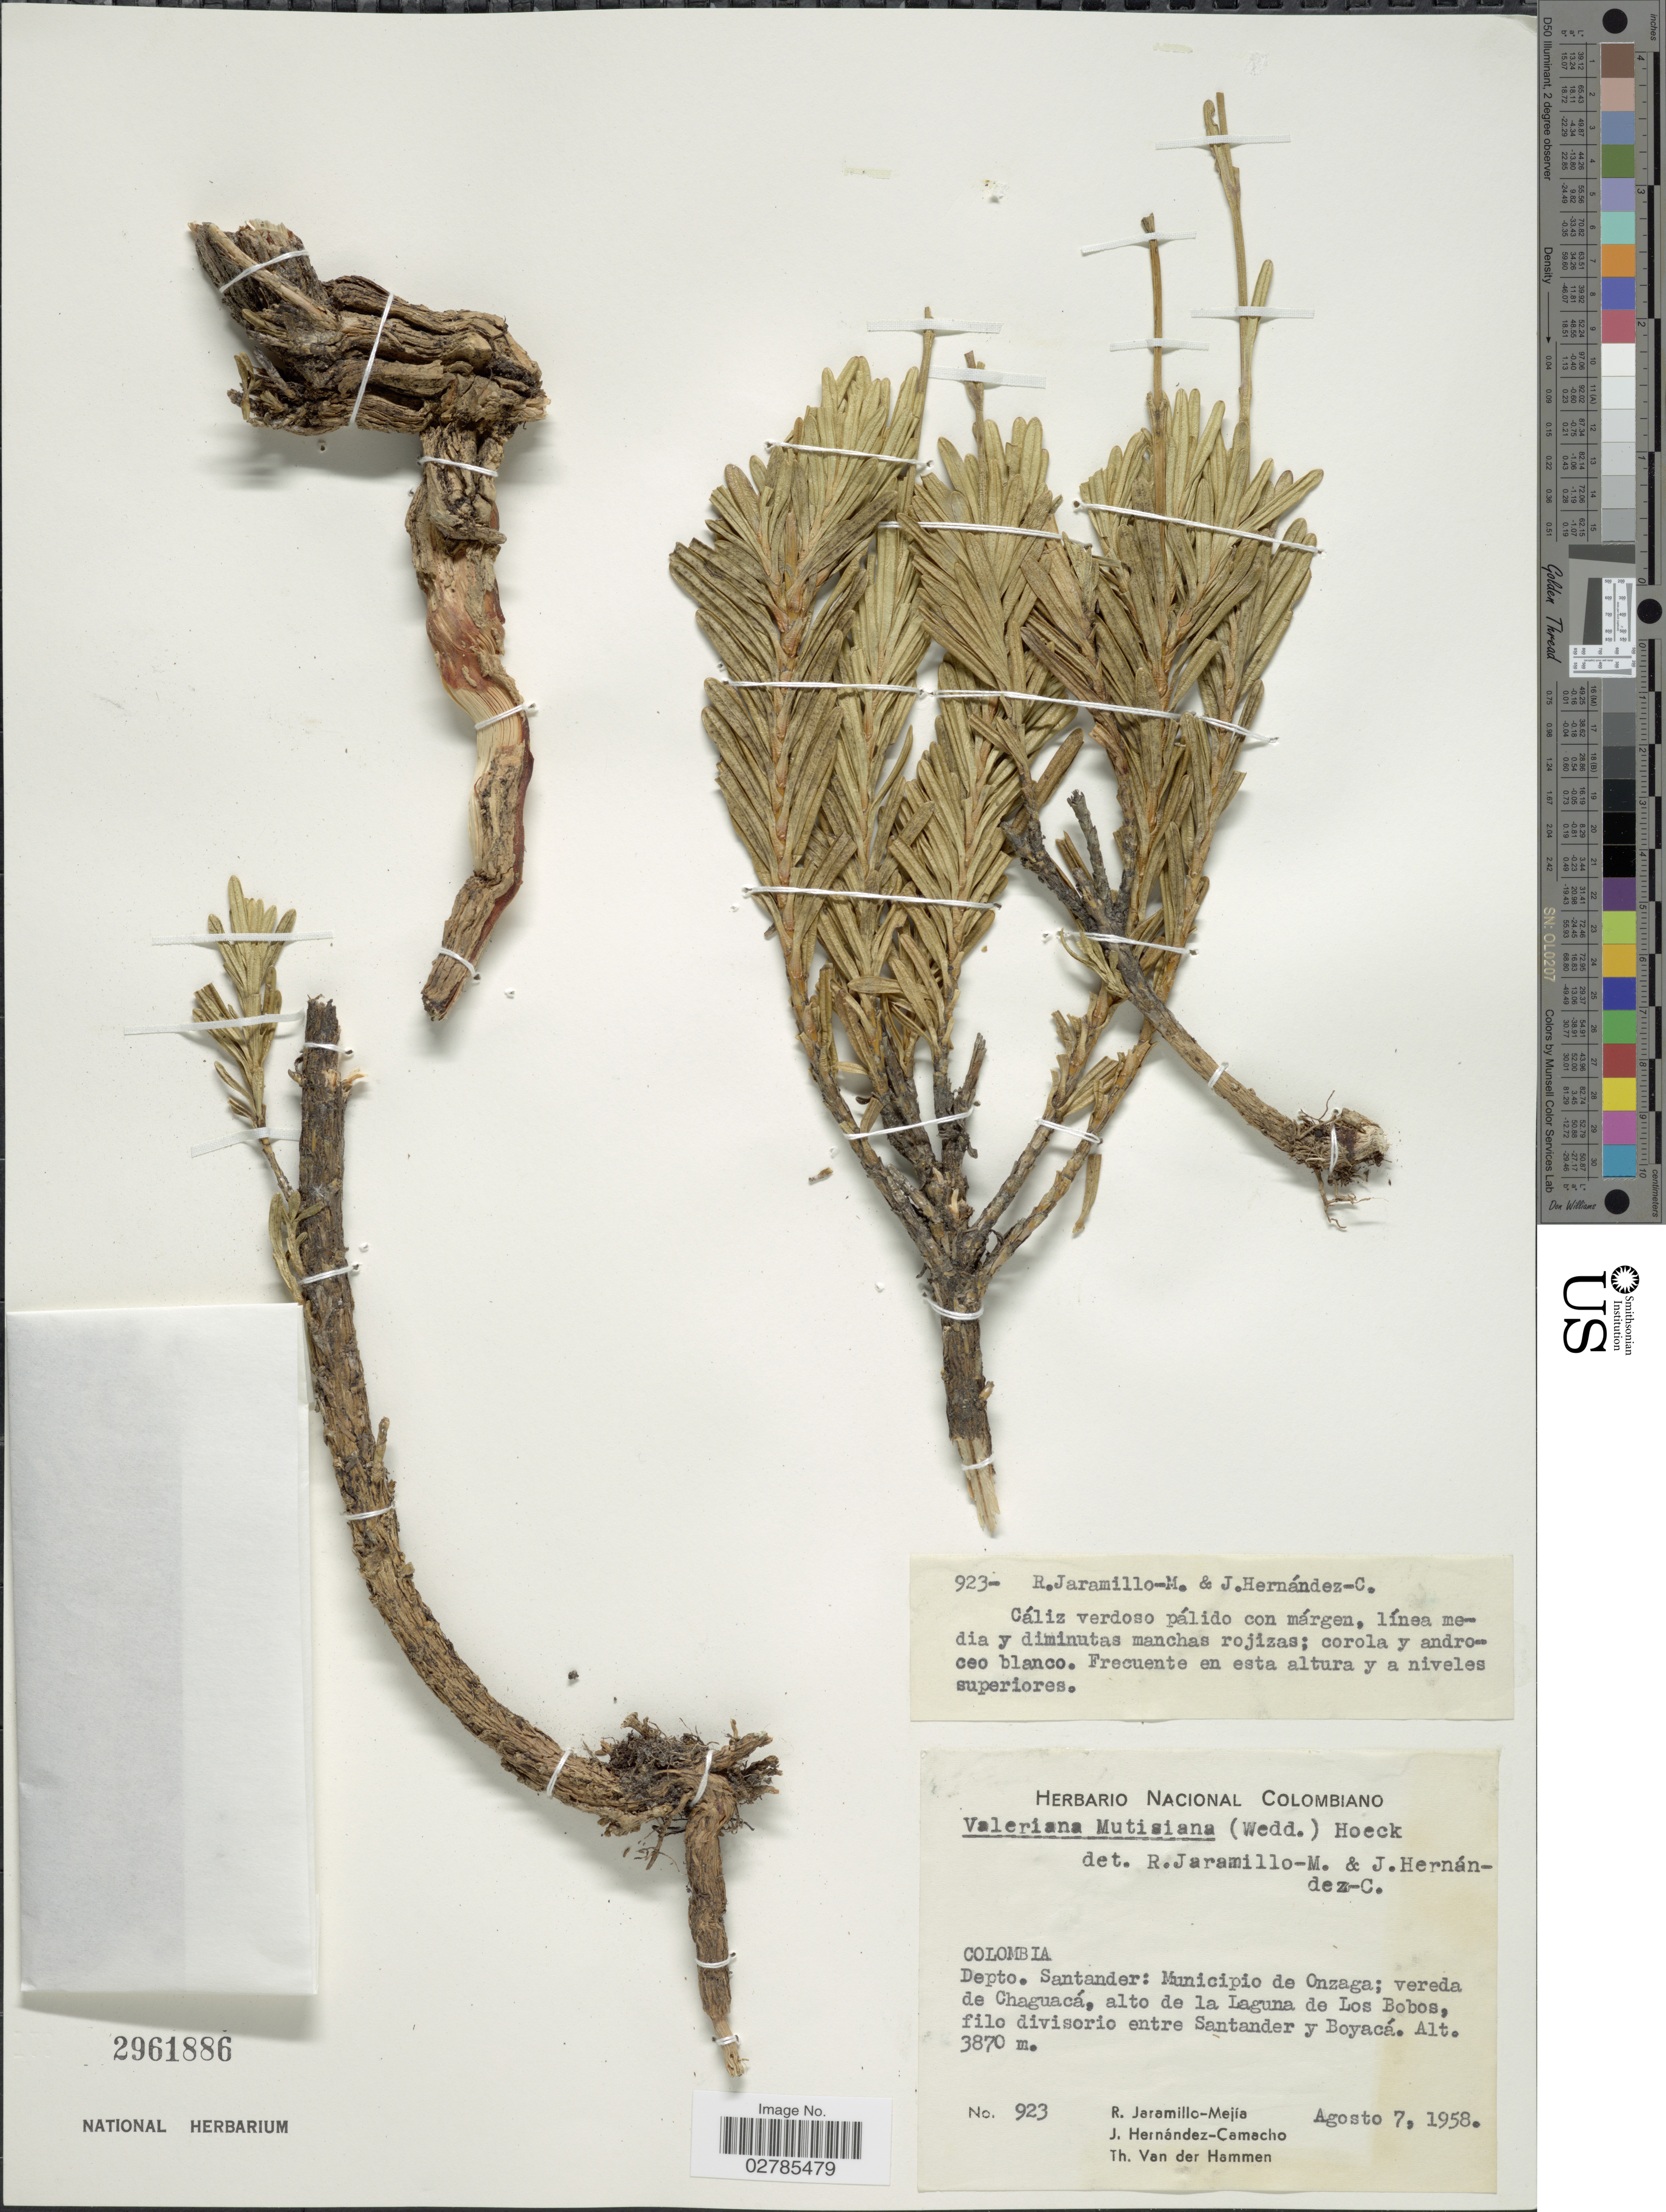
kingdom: Plantae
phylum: Tracheophyta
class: Magnoliopsida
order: Dipsacales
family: Caprifoliaceae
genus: Valeriana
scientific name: Valeriana triphylla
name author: Kunth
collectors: R. Jaramillo M., J. Hernández-Camacho & T. Van der Hammen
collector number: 923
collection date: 1958-08-07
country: Colombia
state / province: Santander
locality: Depto. Santander: Municipio de Onzaga; vereda de Chaguacá, alto de la Laguna de Los Bobos, filo divisorio entre Santander y Boyacá.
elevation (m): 3870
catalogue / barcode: US 2961886